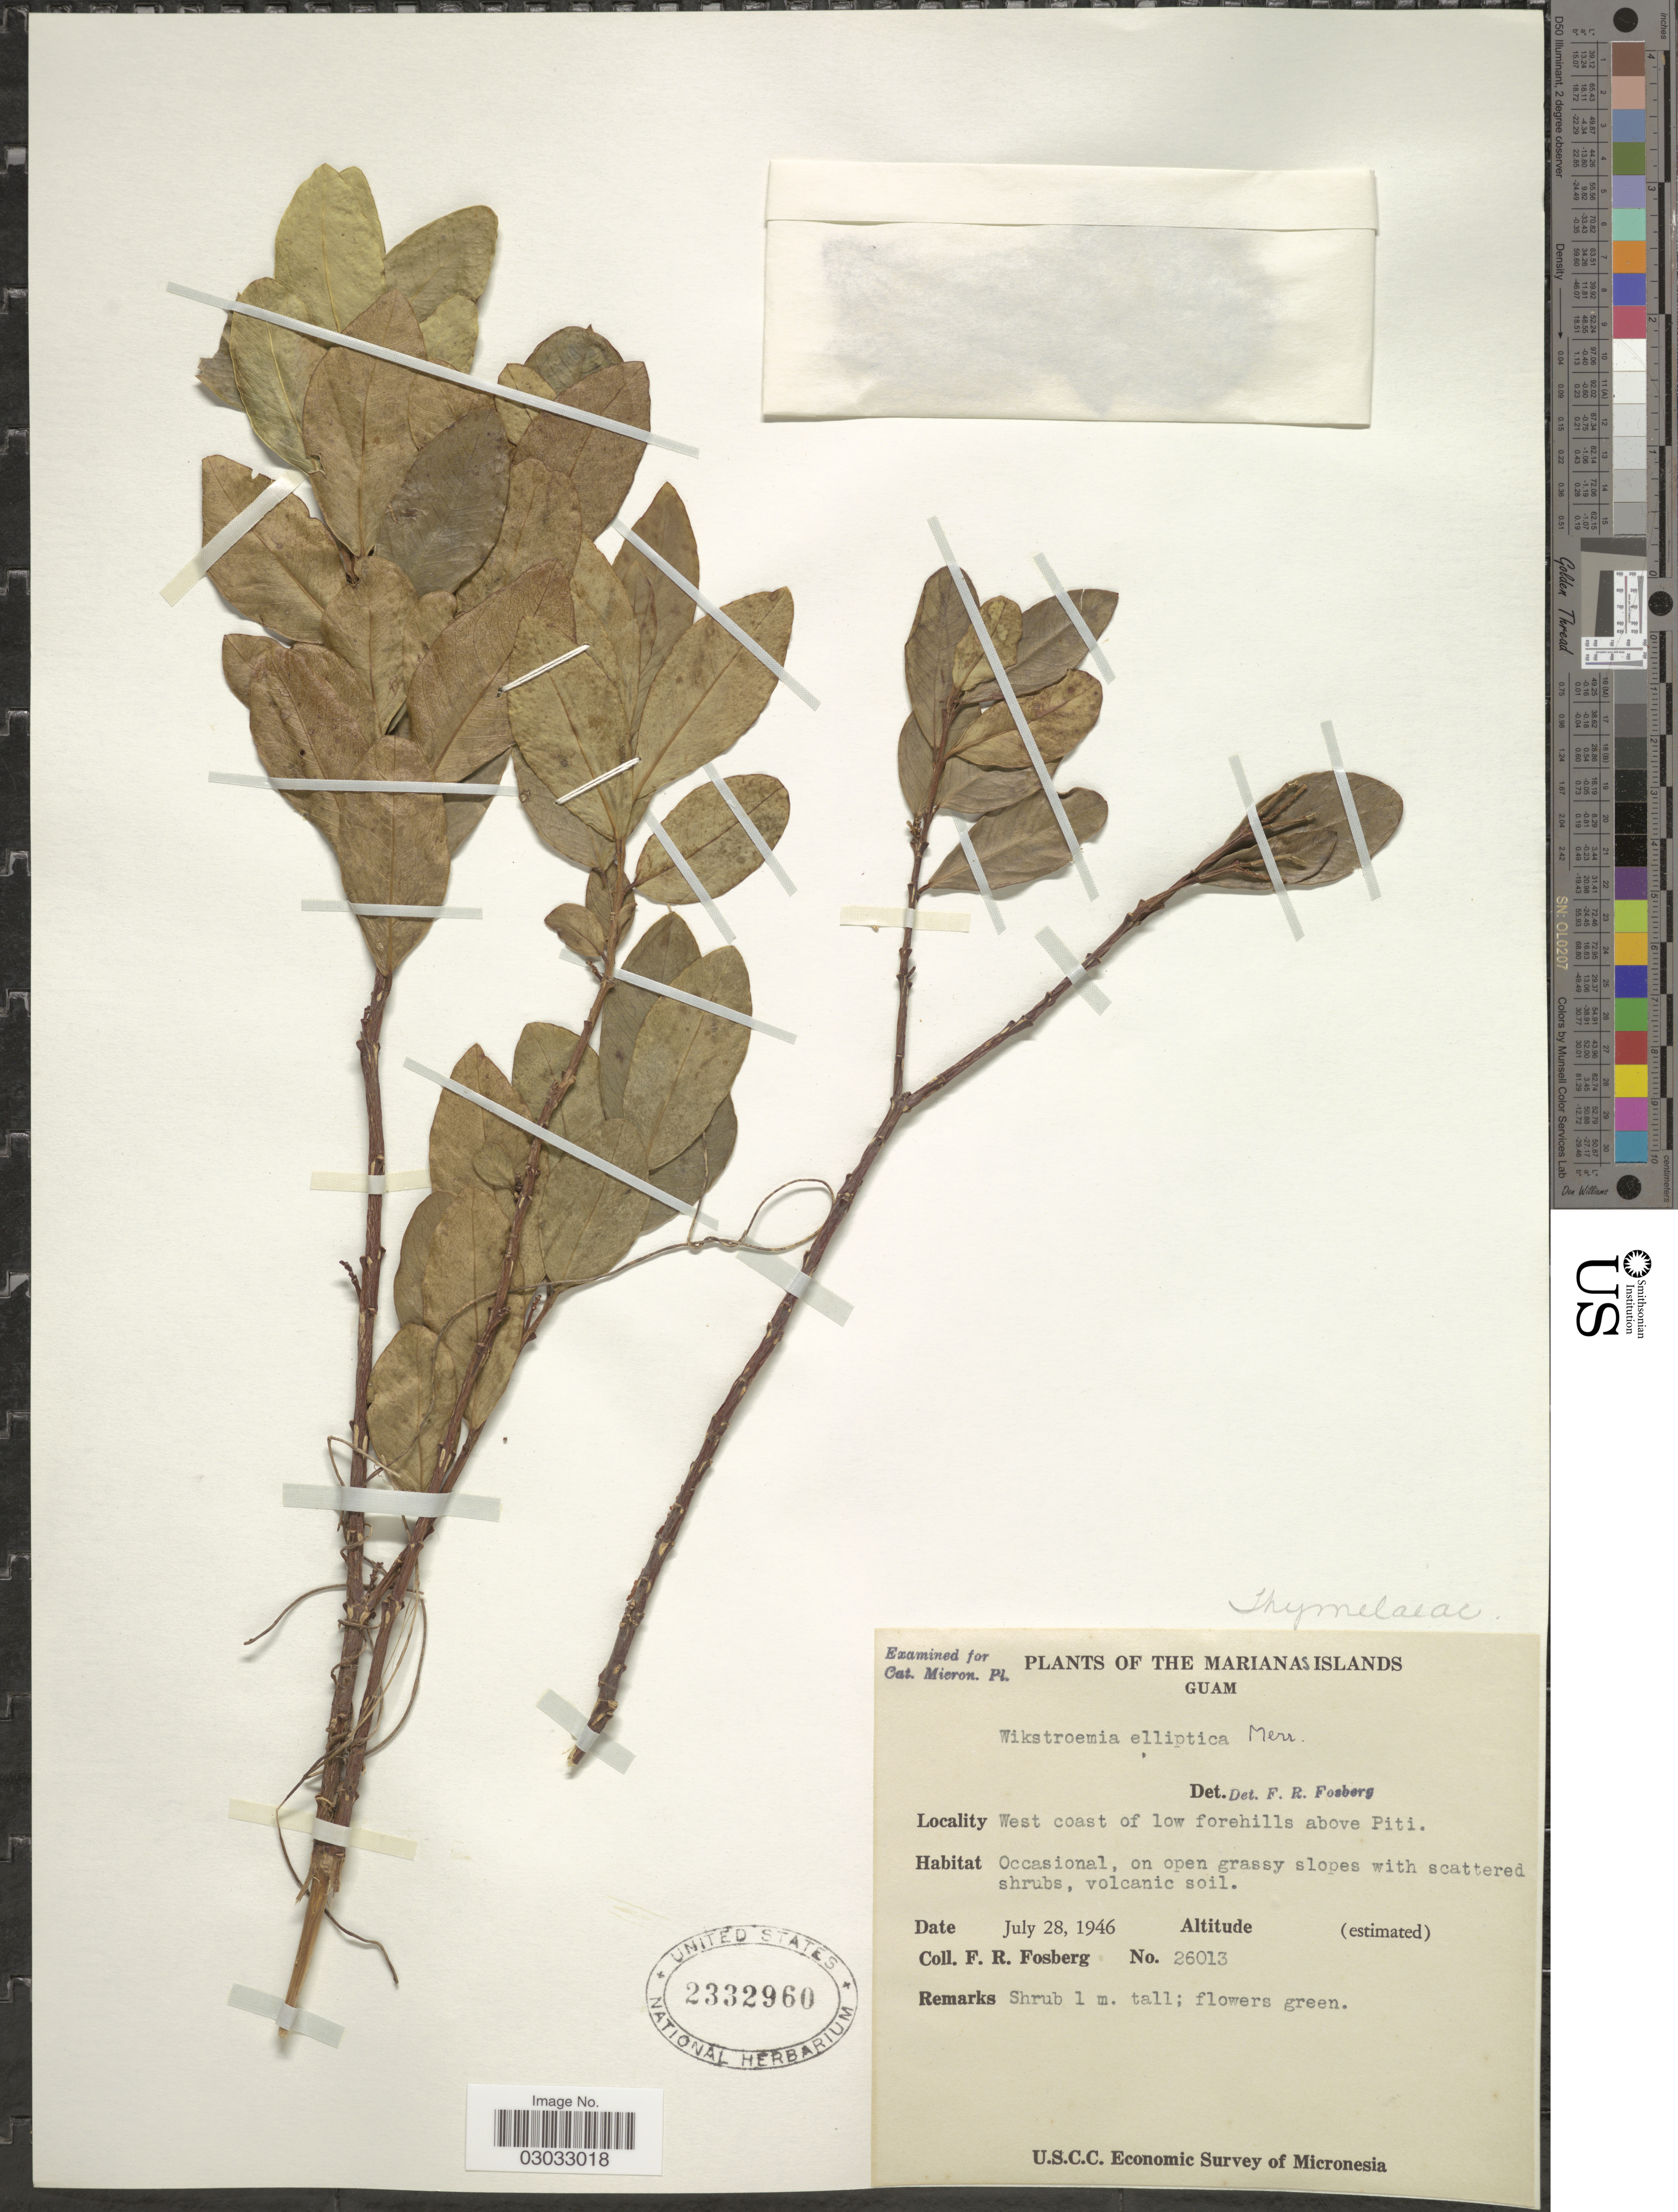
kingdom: Plantae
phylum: Tracheophyta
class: Magnoliopsida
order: Malvales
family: Thymelaeaceae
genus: Wikstroemia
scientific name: Wikstroemia elliptica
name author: Merr.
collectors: F. R. Fosberg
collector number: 26013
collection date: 1946-07-28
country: Guam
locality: The Marianas Islands, West coast of low forehills above Piti.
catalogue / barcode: US 2332960